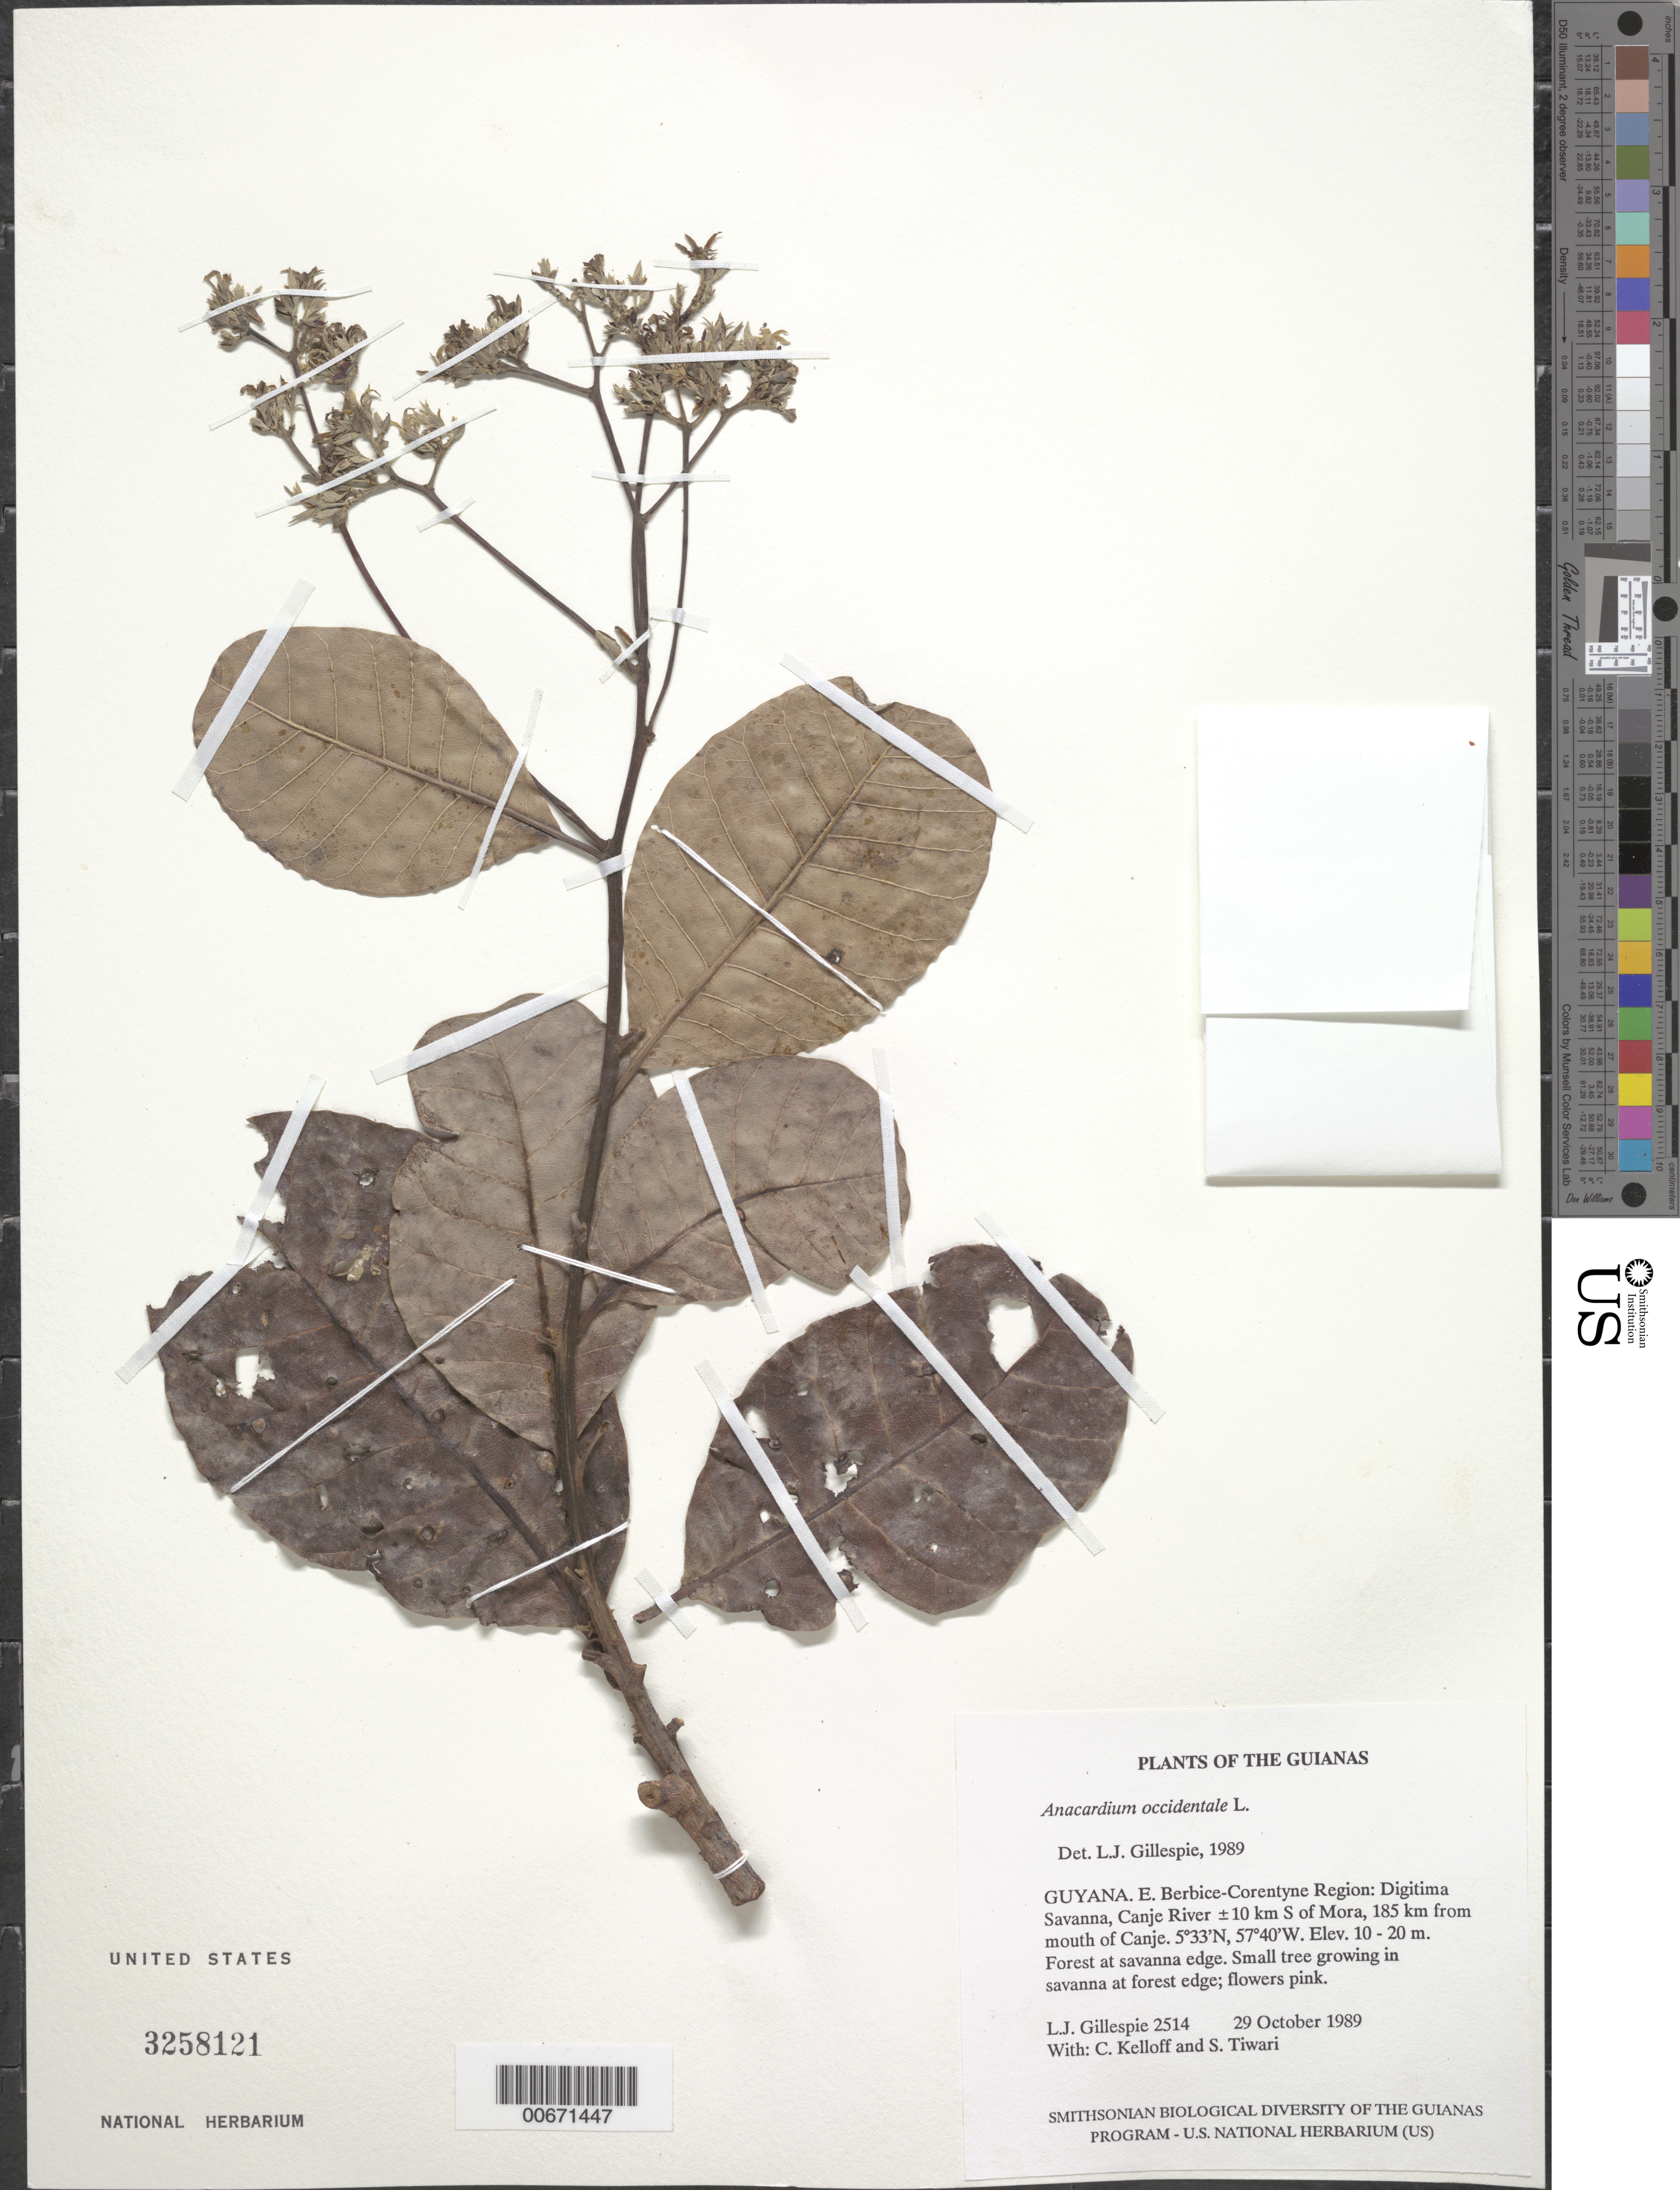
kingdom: Plantae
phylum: Tracheophyta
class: Magnoliopsida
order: Sapindales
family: Anacardiaceae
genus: Anacardium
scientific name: Anacardium occidentale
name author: L.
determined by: Gillespie, L. J.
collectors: L. J. Gillespie, C. L. Kelloff & S. Tiwari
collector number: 2514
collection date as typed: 29 October 1989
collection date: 1989-10-29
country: Guyana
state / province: E. Berbice-Corentyne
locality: Digitima Savanna, Canje River ±20 km S of Mora, 185 km from mouth of Canje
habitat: Forest at savanna edge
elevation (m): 10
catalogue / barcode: US 3258121